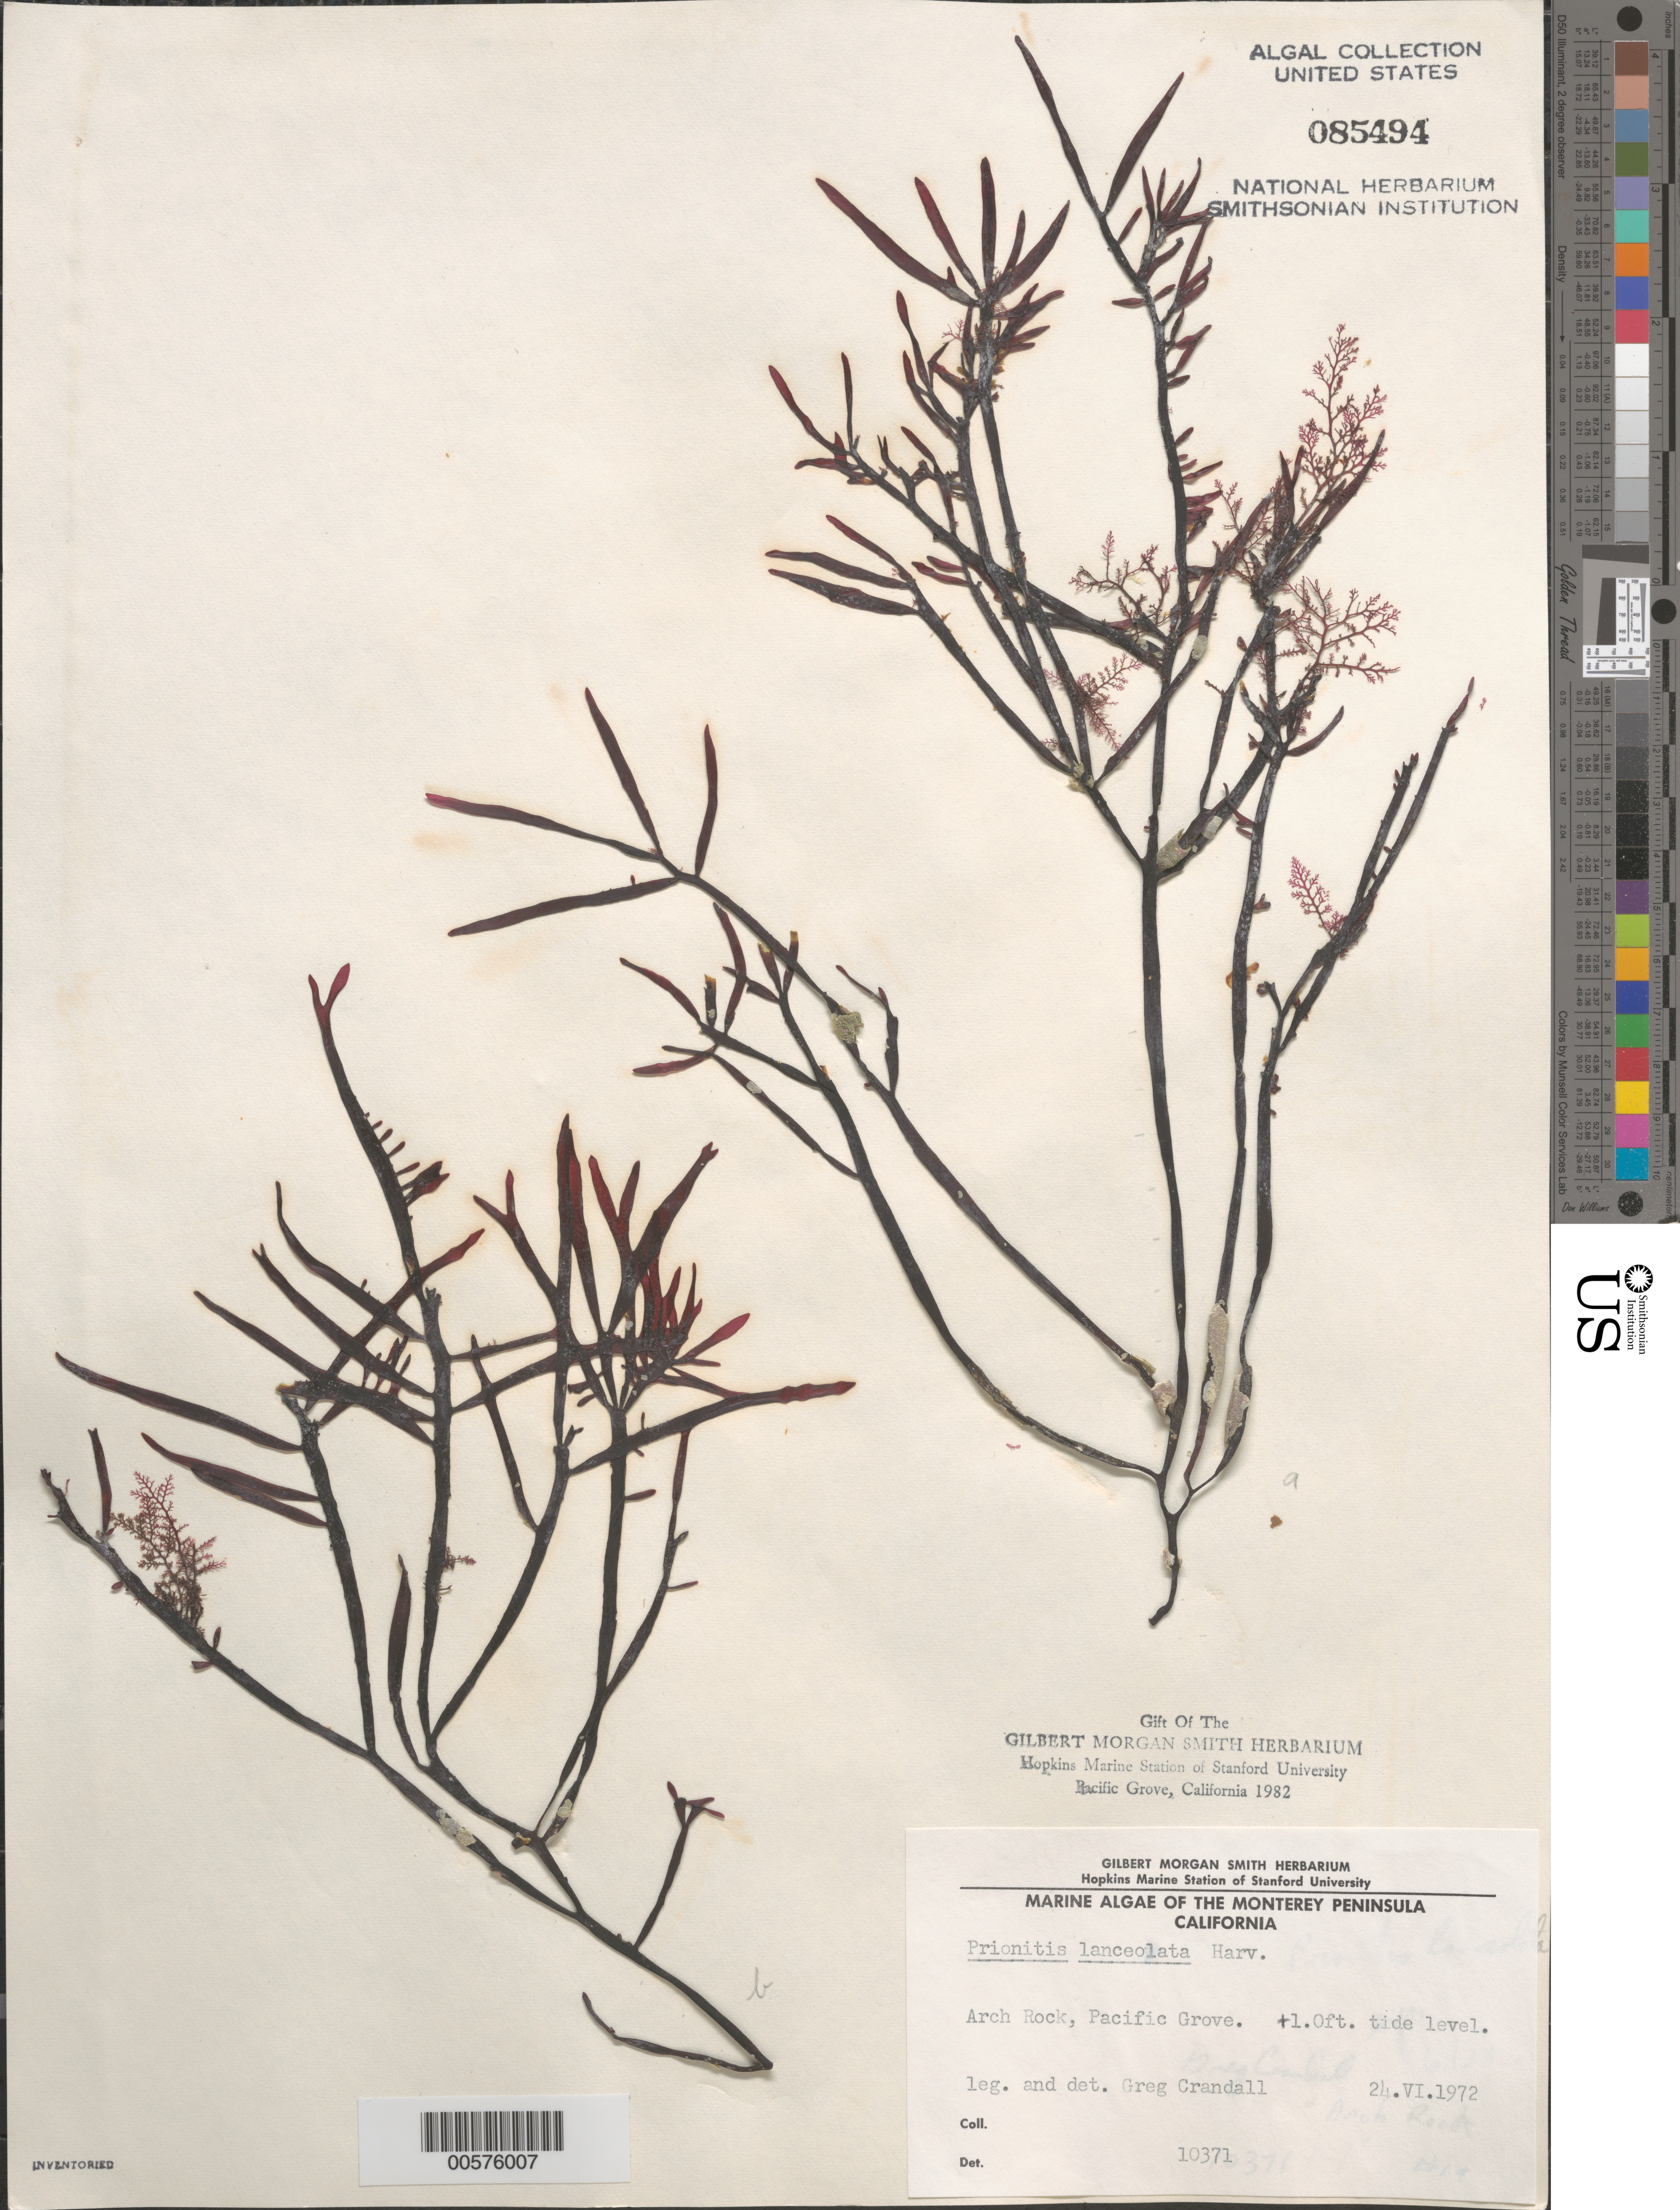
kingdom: Plantae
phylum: Rhodophyta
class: Florideophyceae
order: Cryptonemiales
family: Cryptonemiaceae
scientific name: Prionitis lanceolata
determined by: Crandall, G.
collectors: G. Crandall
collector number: IAA 10371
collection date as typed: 24 Jun 1972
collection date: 1972-06-24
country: United States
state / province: California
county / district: Monterey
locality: Arch Rock, Pacific Grove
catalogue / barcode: US 85494